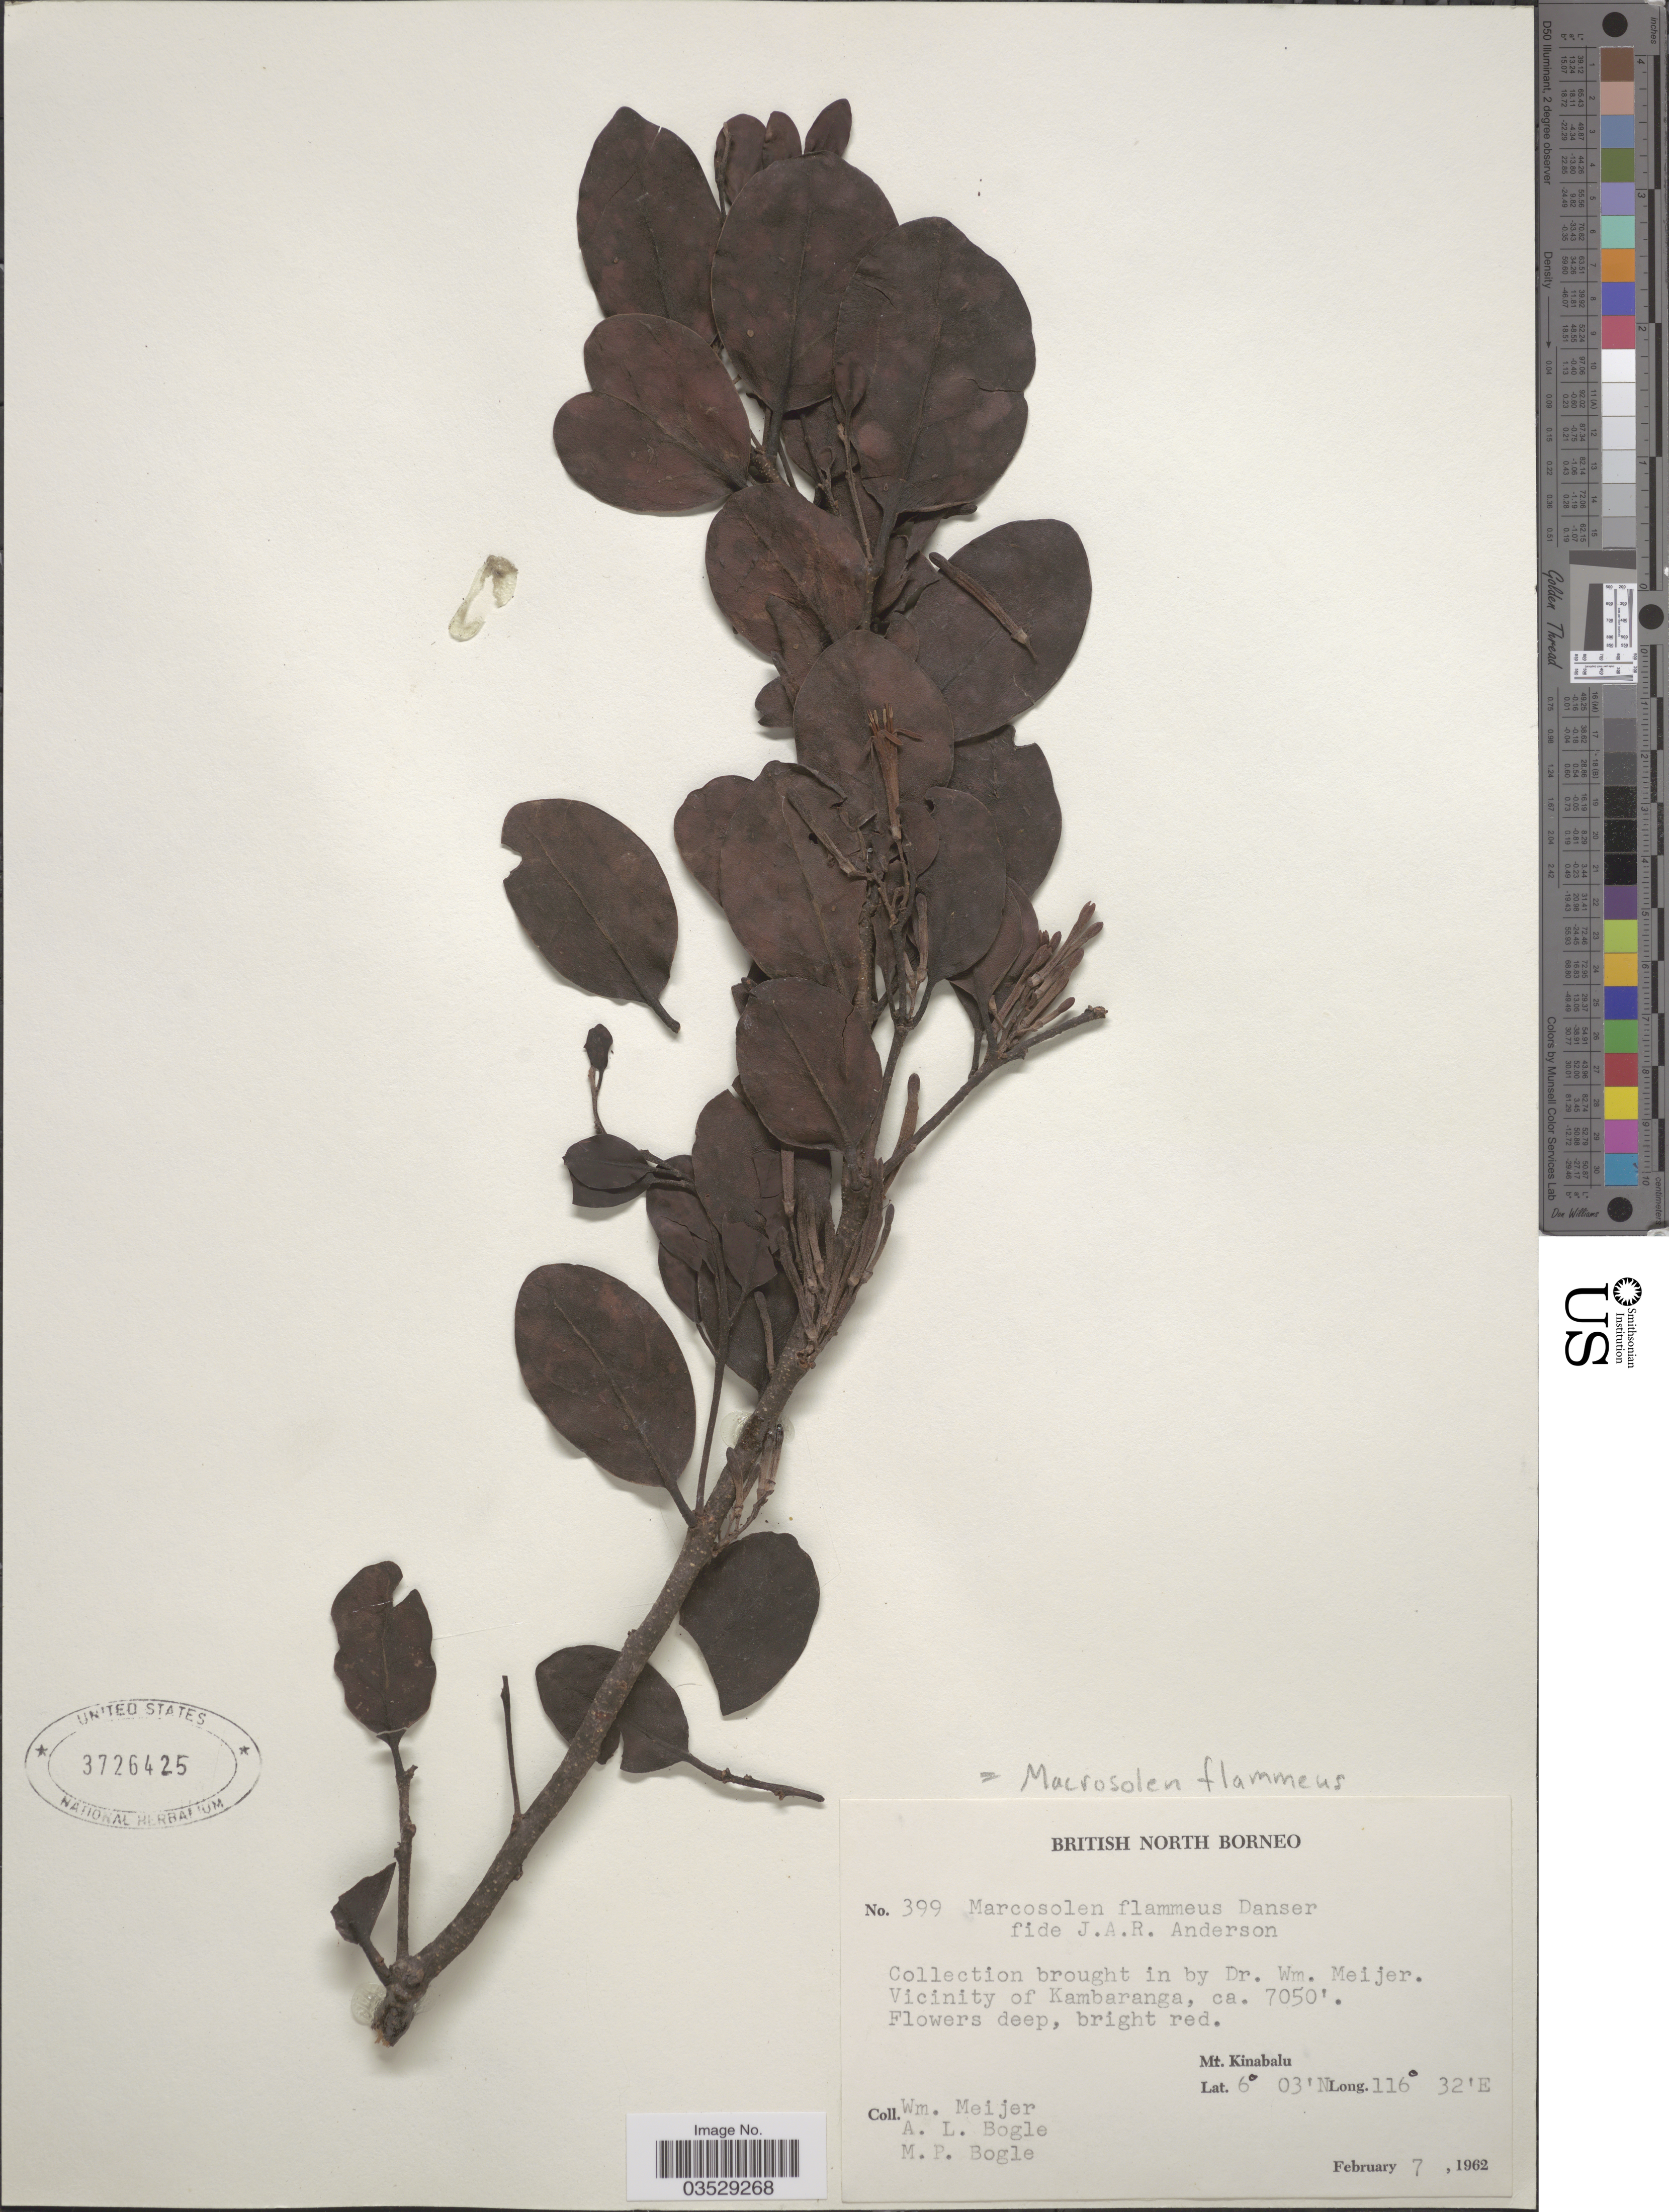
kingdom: Plantae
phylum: Tracheophyta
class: Magnoliopsida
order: Santalales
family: Loranthaceae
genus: Macrosolen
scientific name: Macrosolen flammeus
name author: Danser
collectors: W. Meijer, Bogle, A.L. & M. Bogle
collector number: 399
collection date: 1962-02-07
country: Malaysia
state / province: Sabah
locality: British North Borneo. Vicinity of Kambaranga. Mt. Kinabalu.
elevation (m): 2149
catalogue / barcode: US 3726425